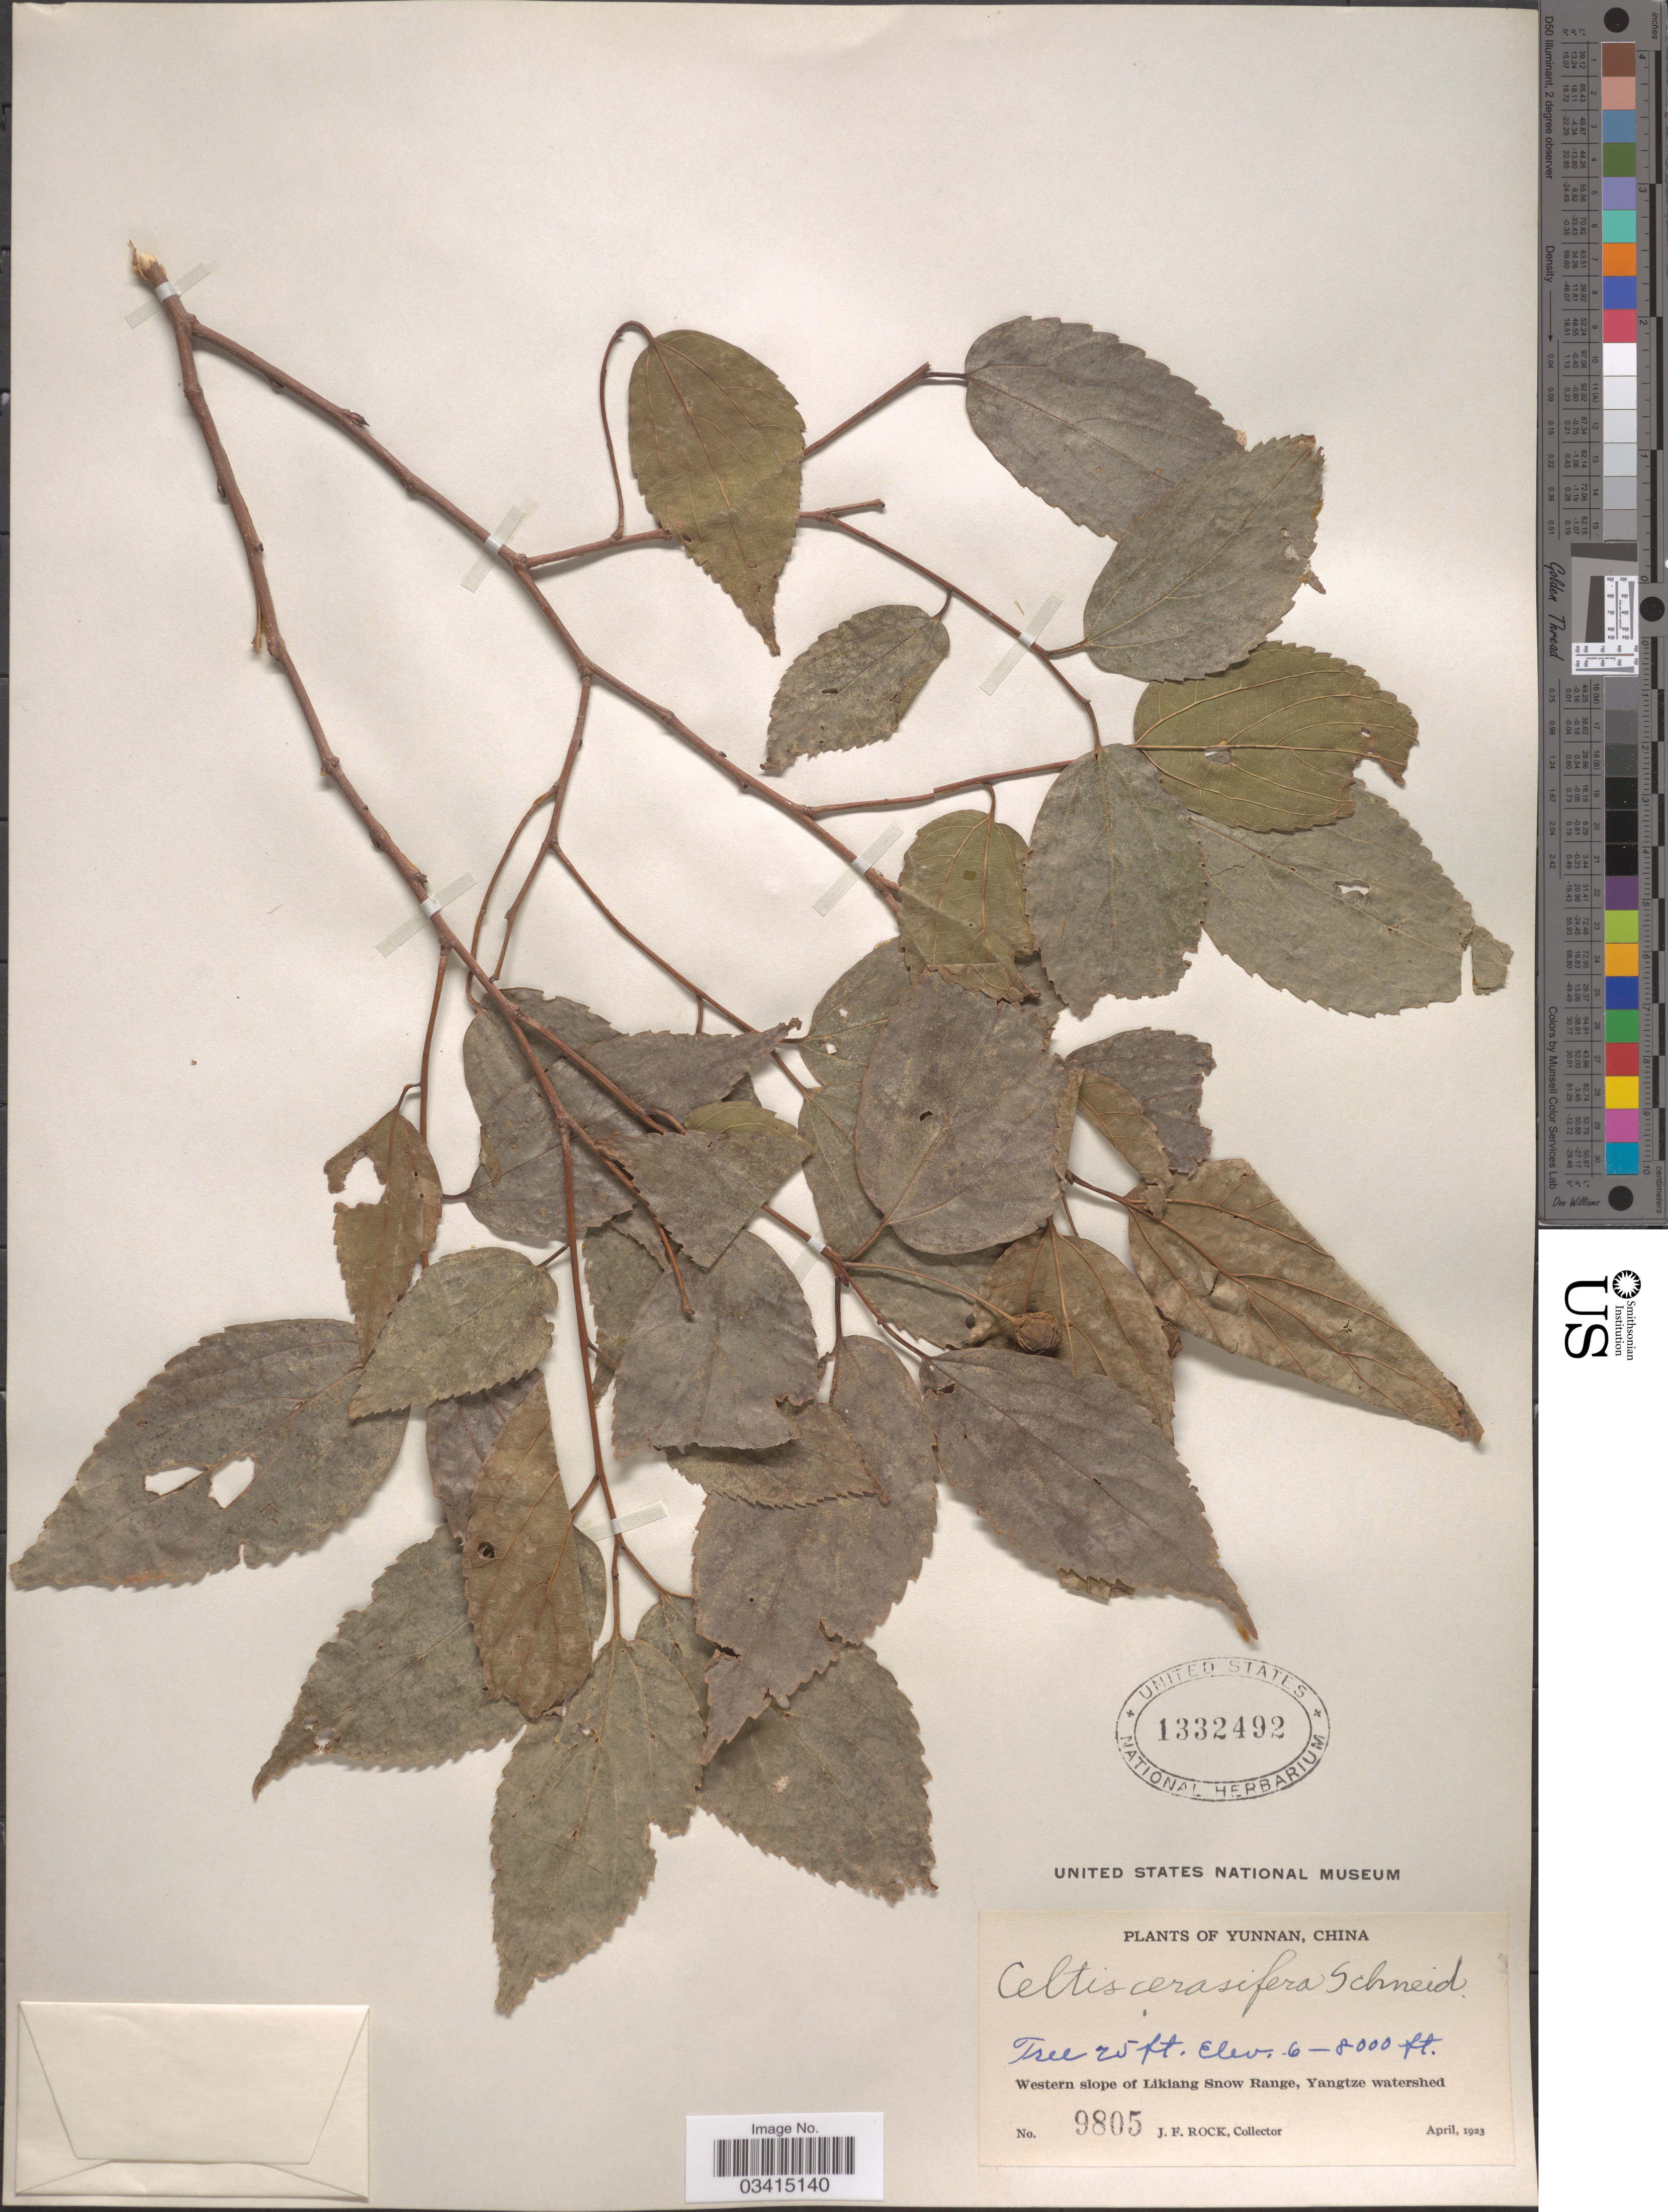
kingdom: Plantae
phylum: Tracheophyta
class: Magnoliopsida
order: Rosales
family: Cannabaceae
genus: Celtis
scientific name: Celtis cerasifera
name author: C.K. Schneid.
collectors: J. Rock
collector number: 9805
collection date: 1923-04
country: China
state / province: Yunnan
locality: Western slope of Likiang Snow Range, Yangtze watershed.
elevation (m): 1829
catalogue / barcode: US 1332492